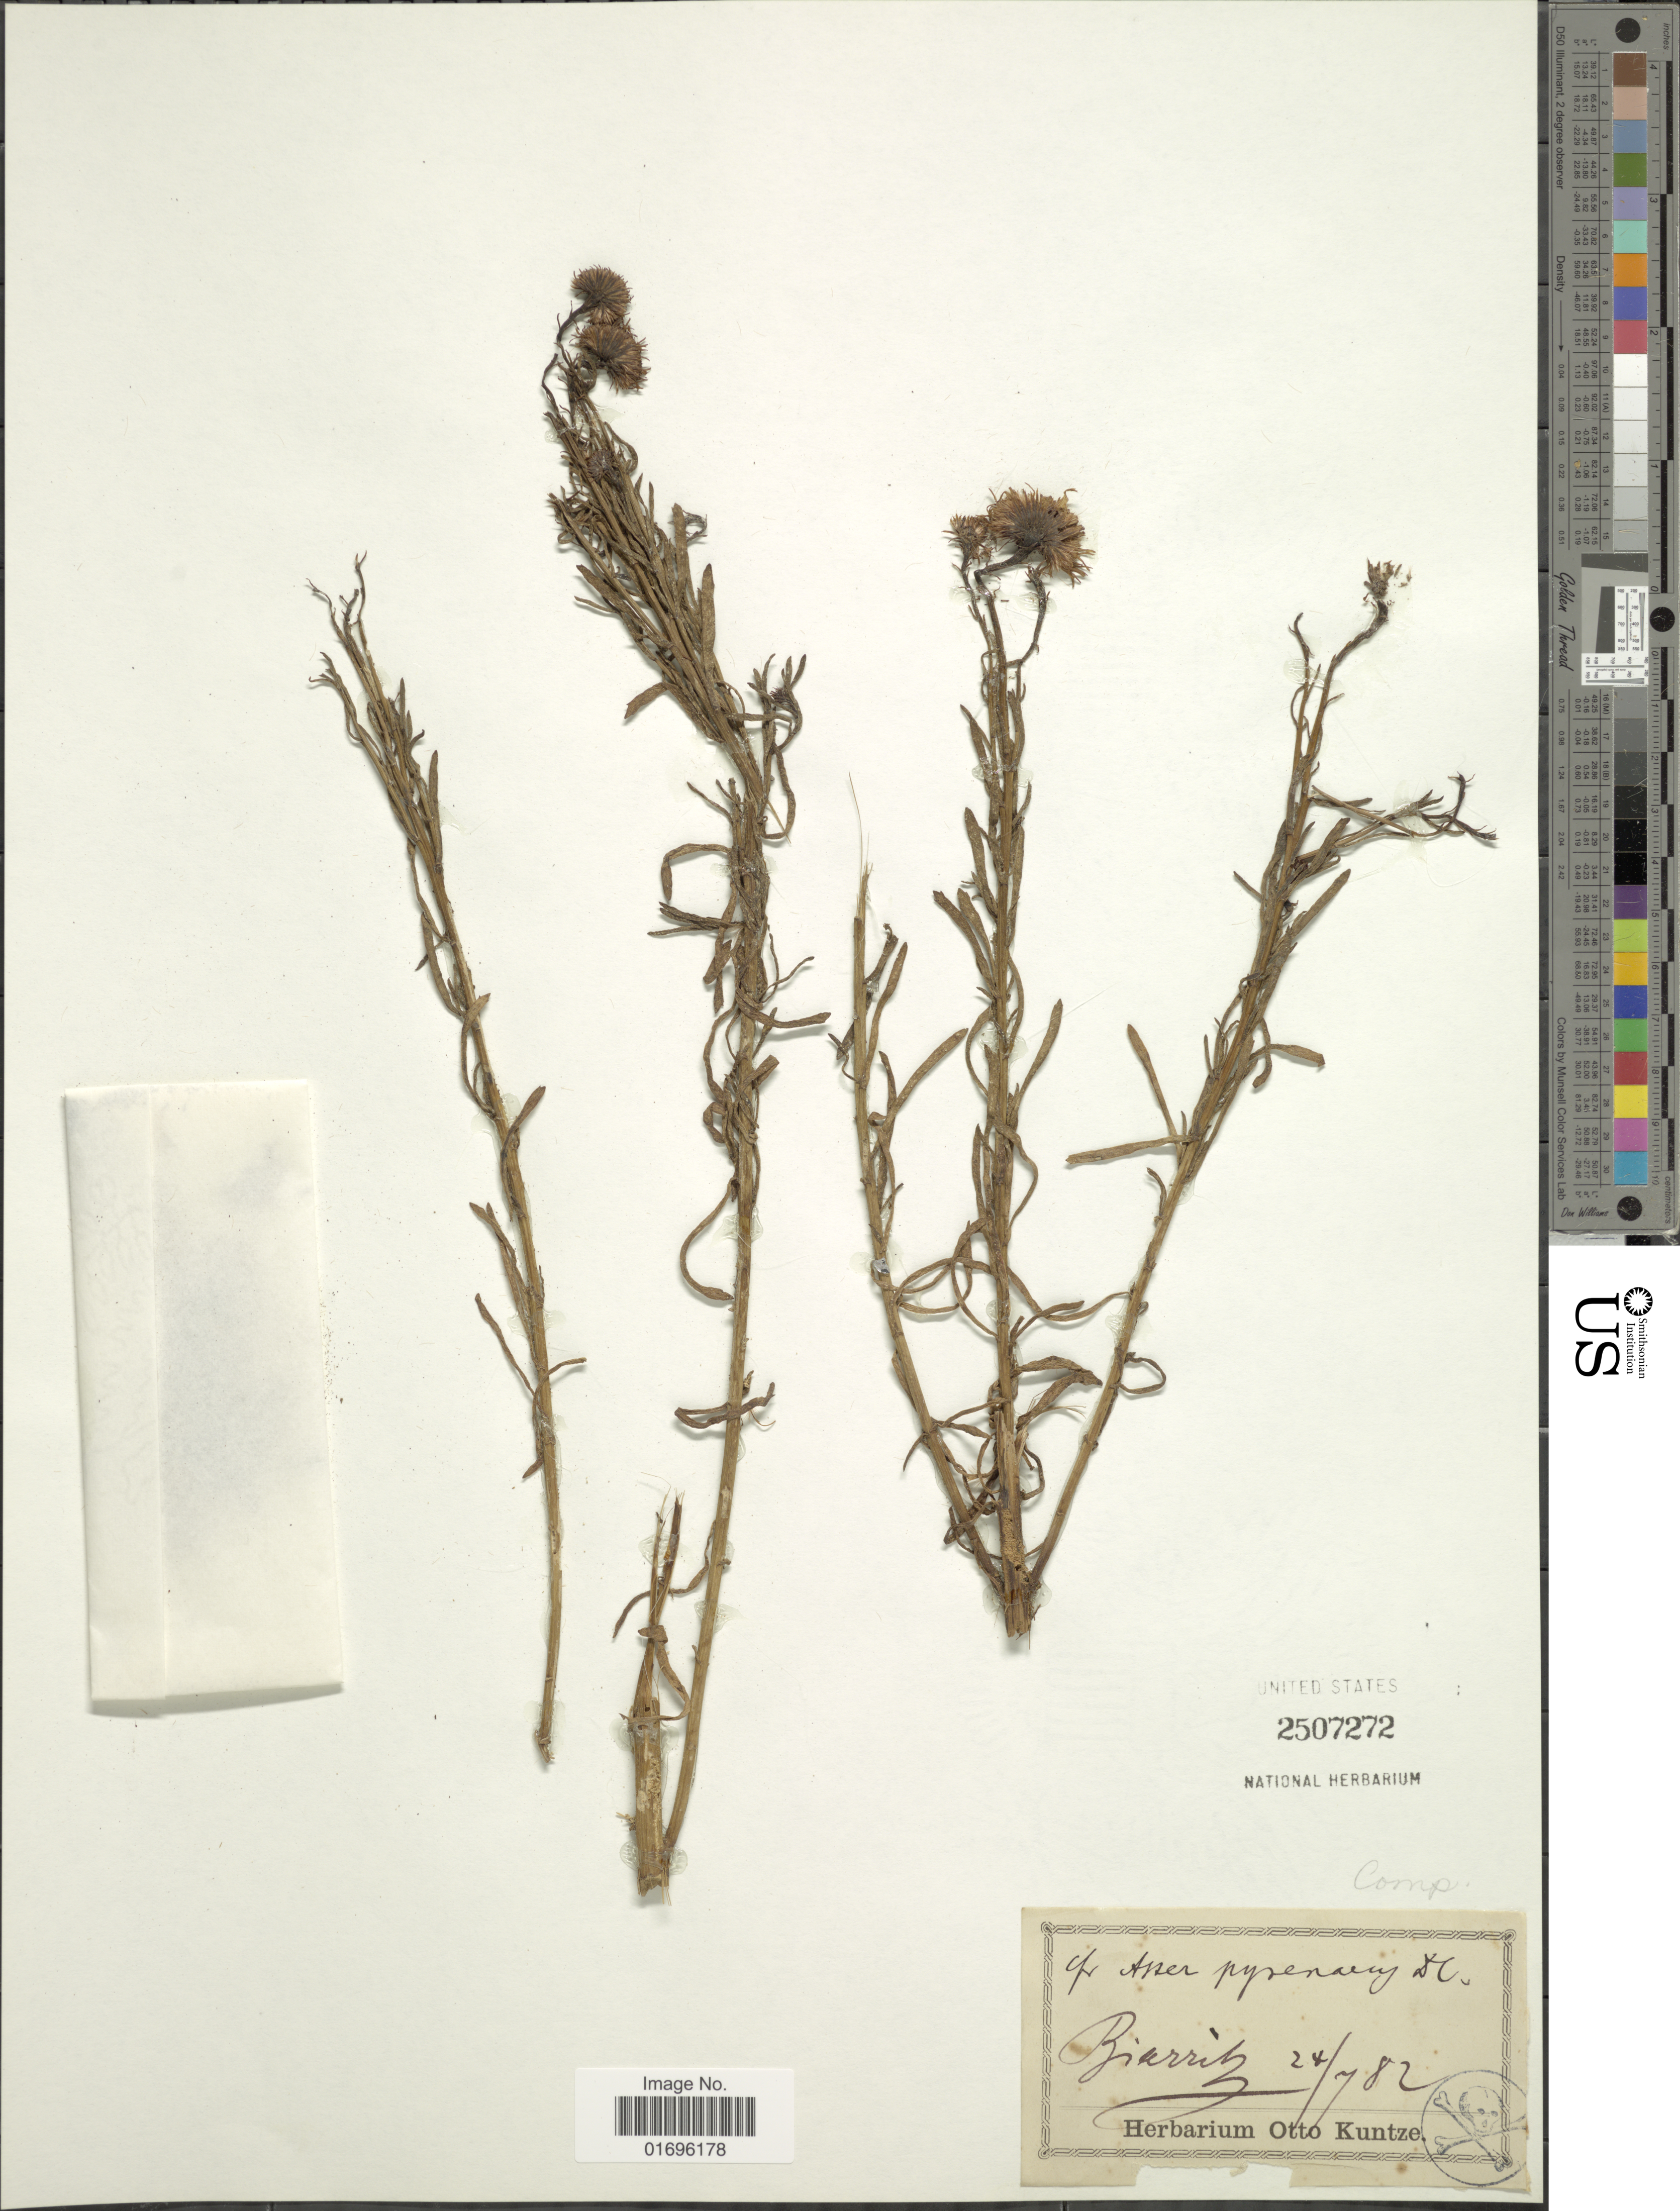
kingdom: Plantae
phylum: Tracheophyta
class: Magnoliopsida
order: Asterales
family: Asteraceae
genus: Aster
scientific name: Aster pyrenaeus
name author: Desf. ex DC.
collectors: ex herb. Otto Kuntze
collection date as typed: Transcribed d/m/y: 24/7/82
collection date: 1882-07-24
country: France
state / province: Nouvelle-Aquitaine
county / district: Pyrénées-Atlantiques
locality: Biarritz. [interpreted]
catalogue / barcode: US 2507272